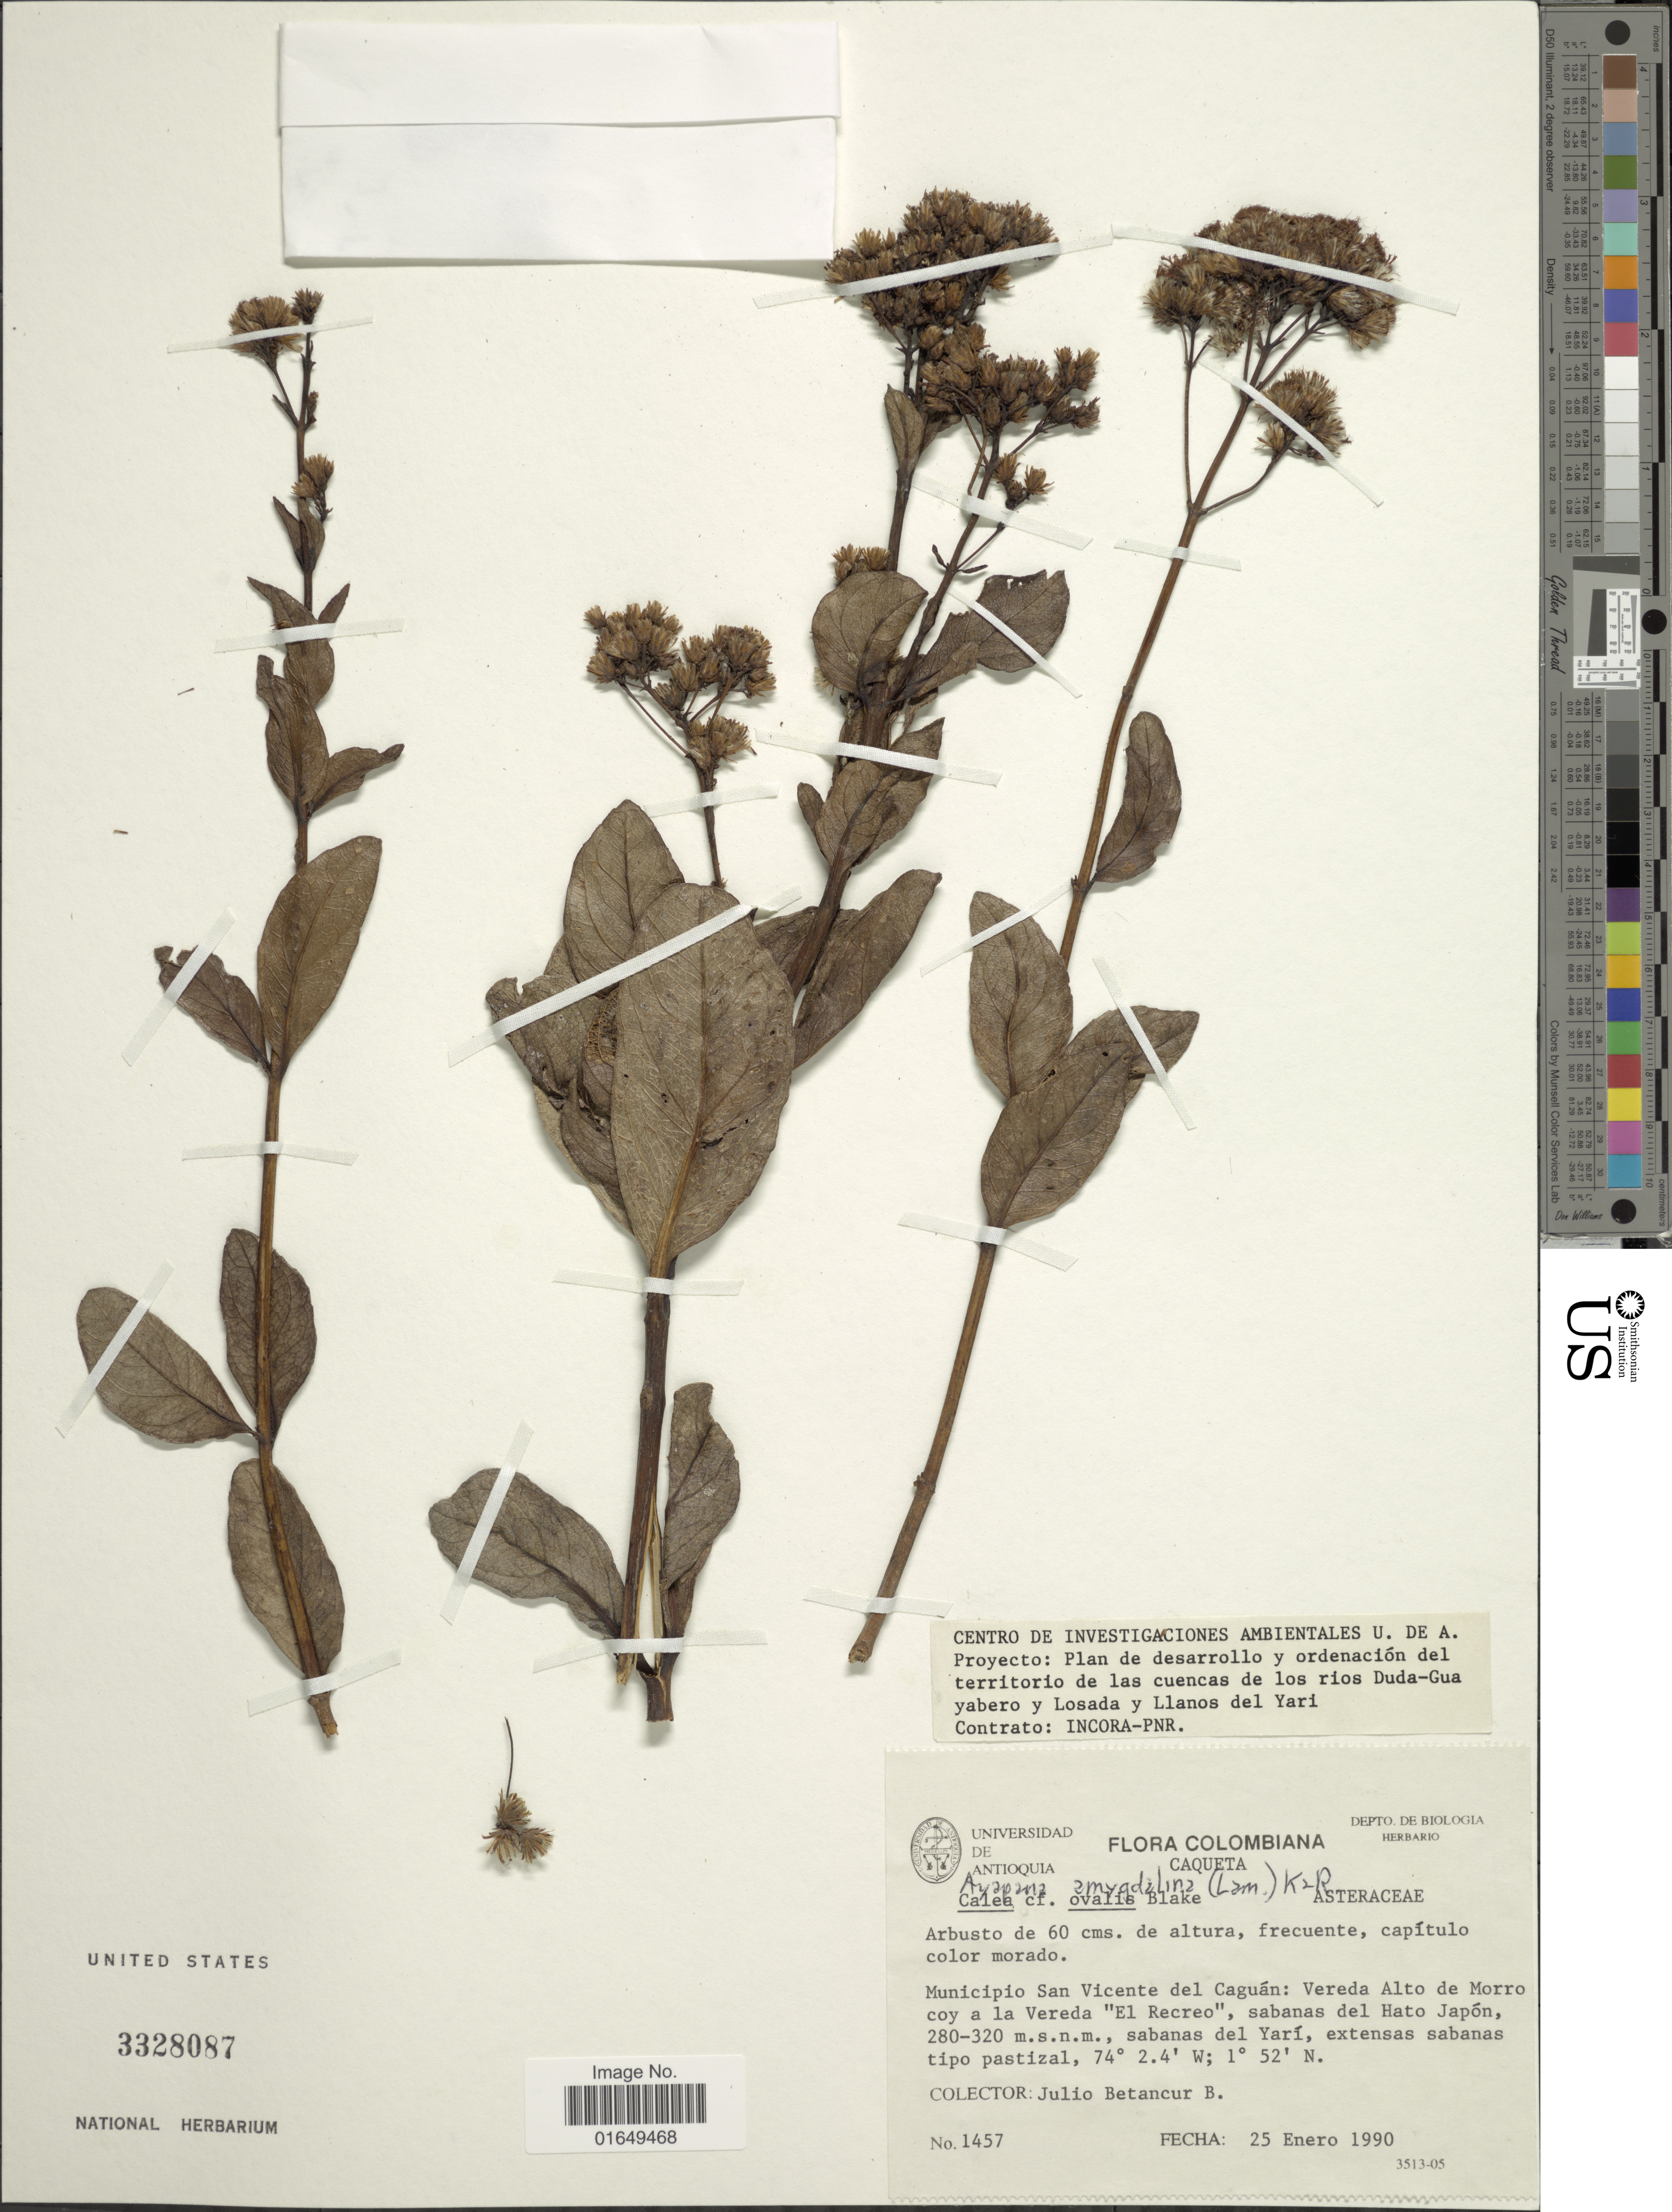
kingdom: Plantae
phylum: Tracheophyta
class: Magnoliopsida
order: Asterales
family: Asteraceae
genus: Ayapana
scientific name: Ayapana amygdalina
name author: (Lam.) R.M. King & H. Rob.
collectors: J. Betancur-B.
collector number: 1457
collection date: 1990-01-25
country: Colombia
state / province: Caquetá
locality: Municipio San Vicente del Caguán: Vereda Alto de Morro coy a la Vereda "El Recreo", sabanas del Hato Japón, dabanas del Yarí, extensas sabanas tipo pastizal.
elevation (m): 280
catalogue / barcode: US 3328087